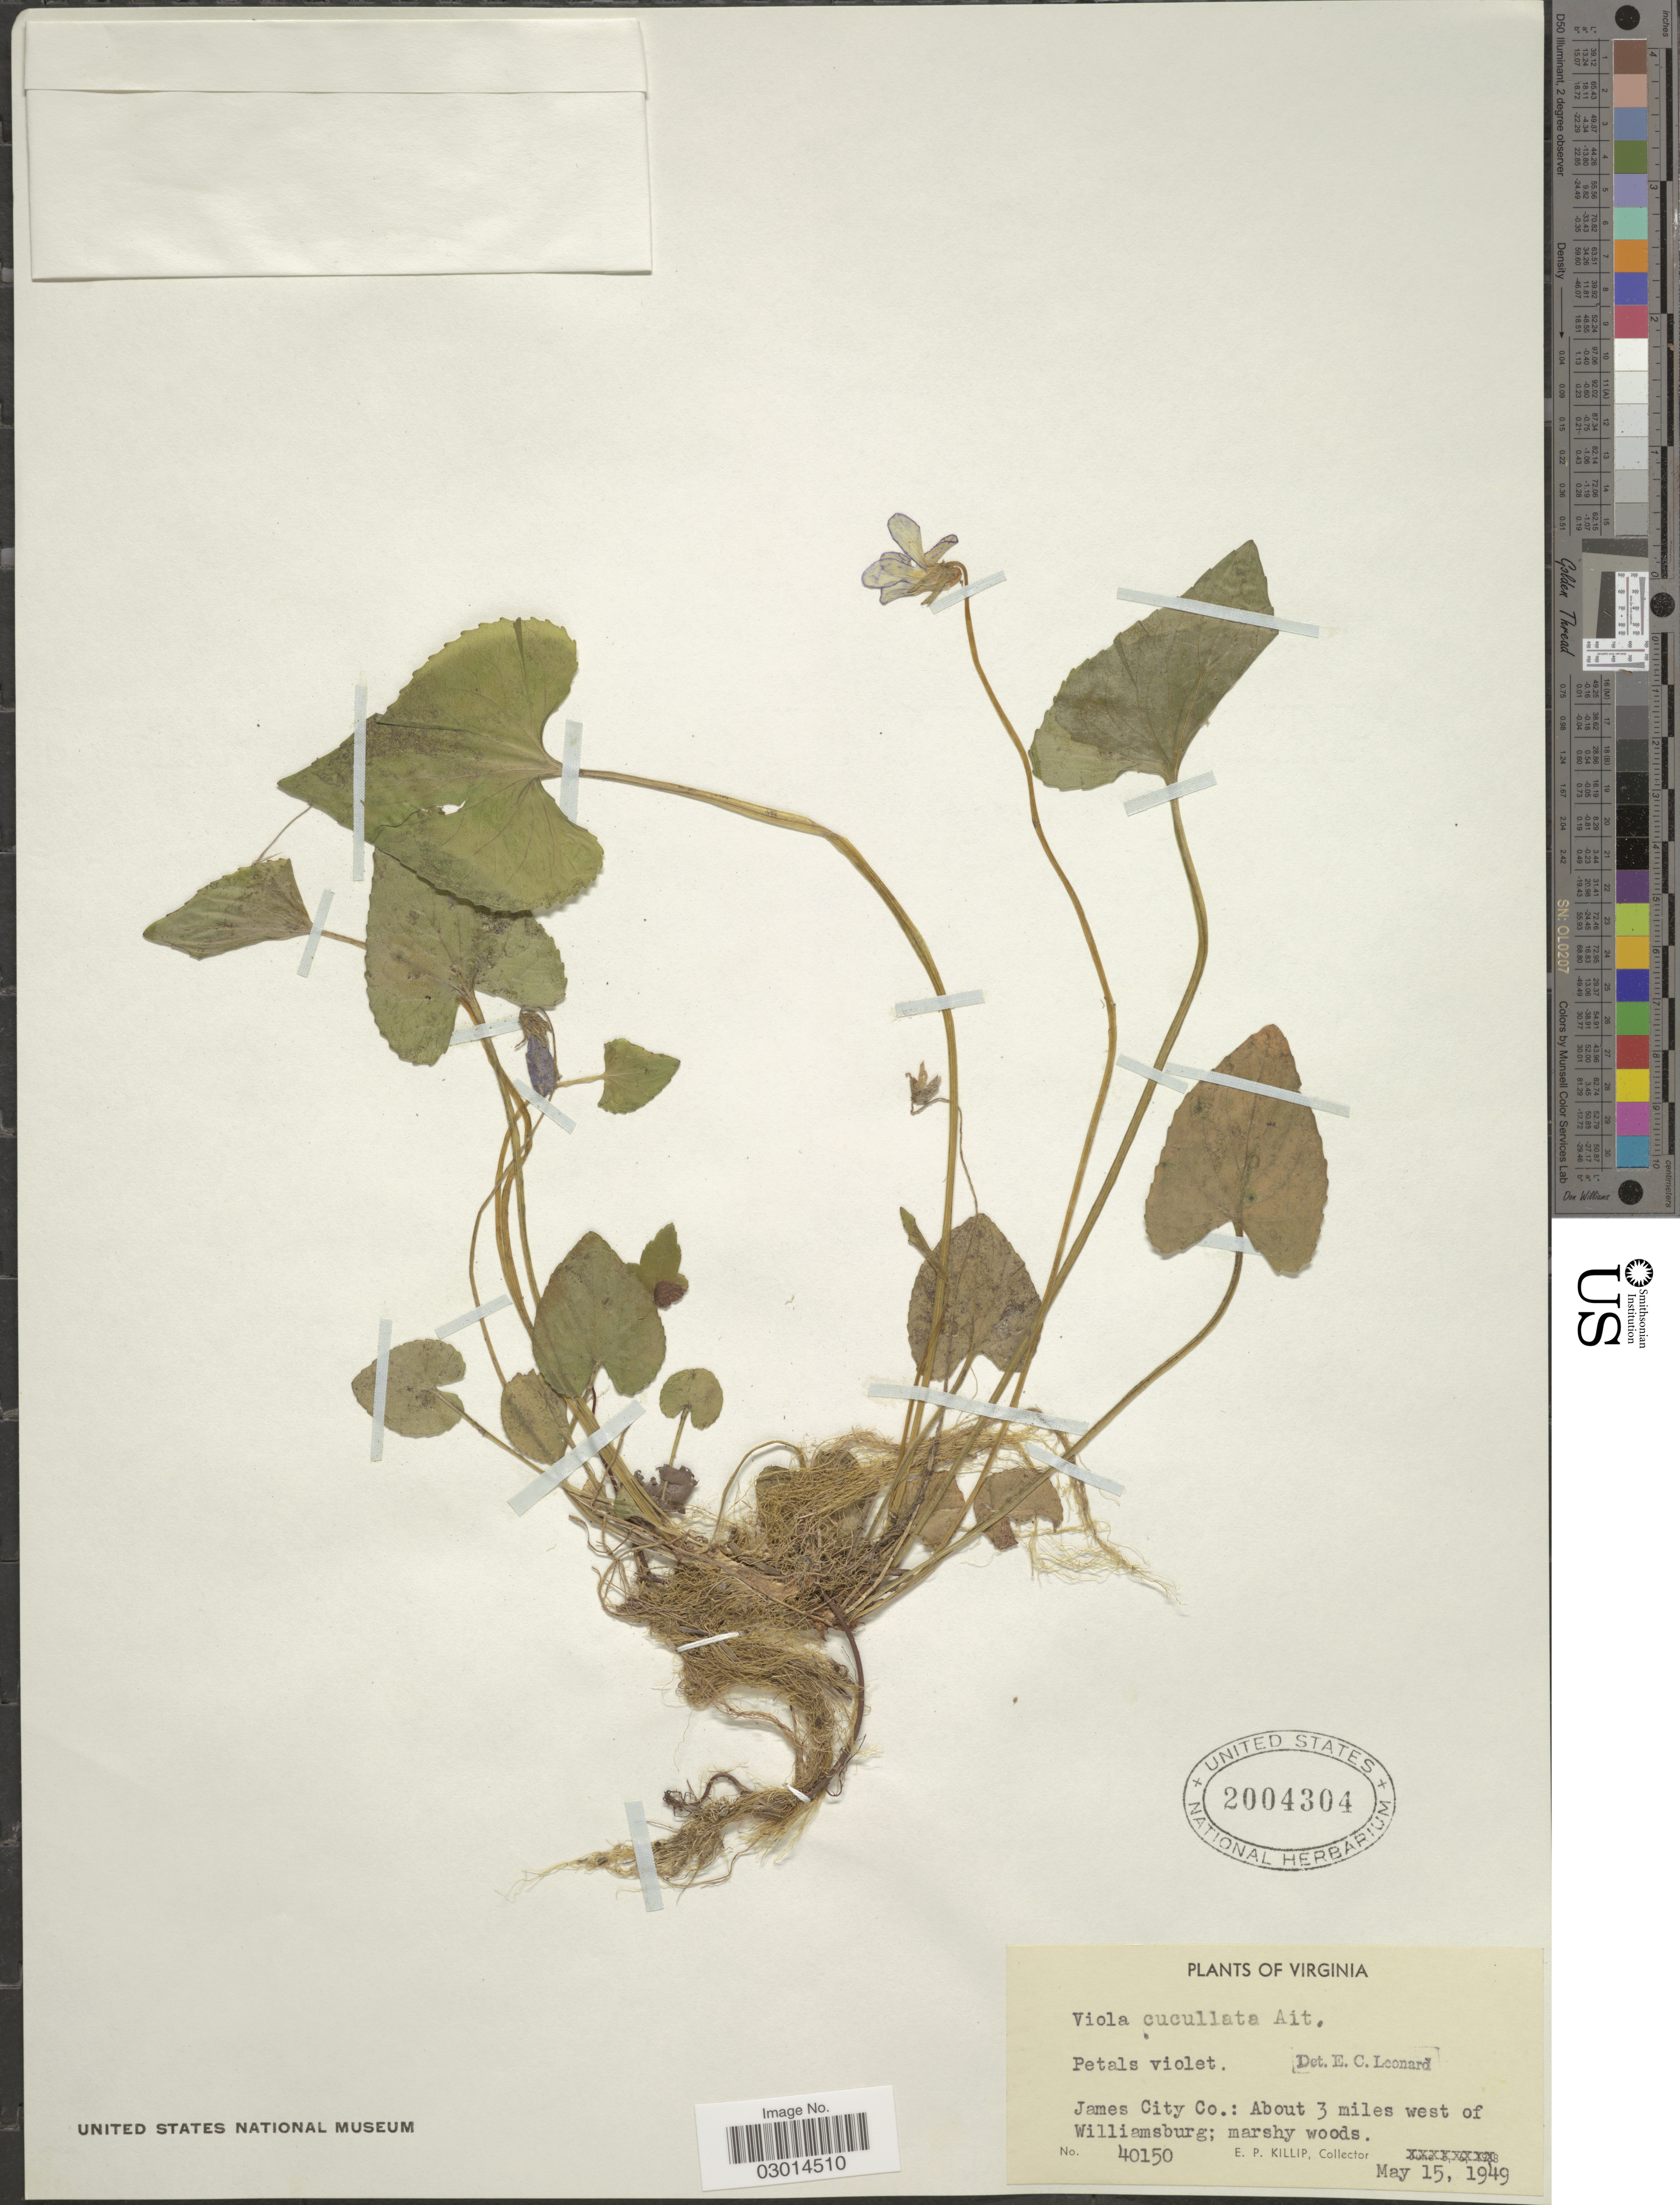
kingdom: Plantae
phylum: Tracheophyta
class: Magnoliopsida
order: Malpighiales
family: Violaceae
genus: Viola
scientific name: Viola cucullata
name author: Aiton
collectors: E. P. Killip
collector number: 40150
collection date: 1949-05-15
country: United States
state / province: Virginia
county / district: James City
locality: James City Co.: About 3 miles west of Williamsburg.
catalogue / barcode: US 2004304